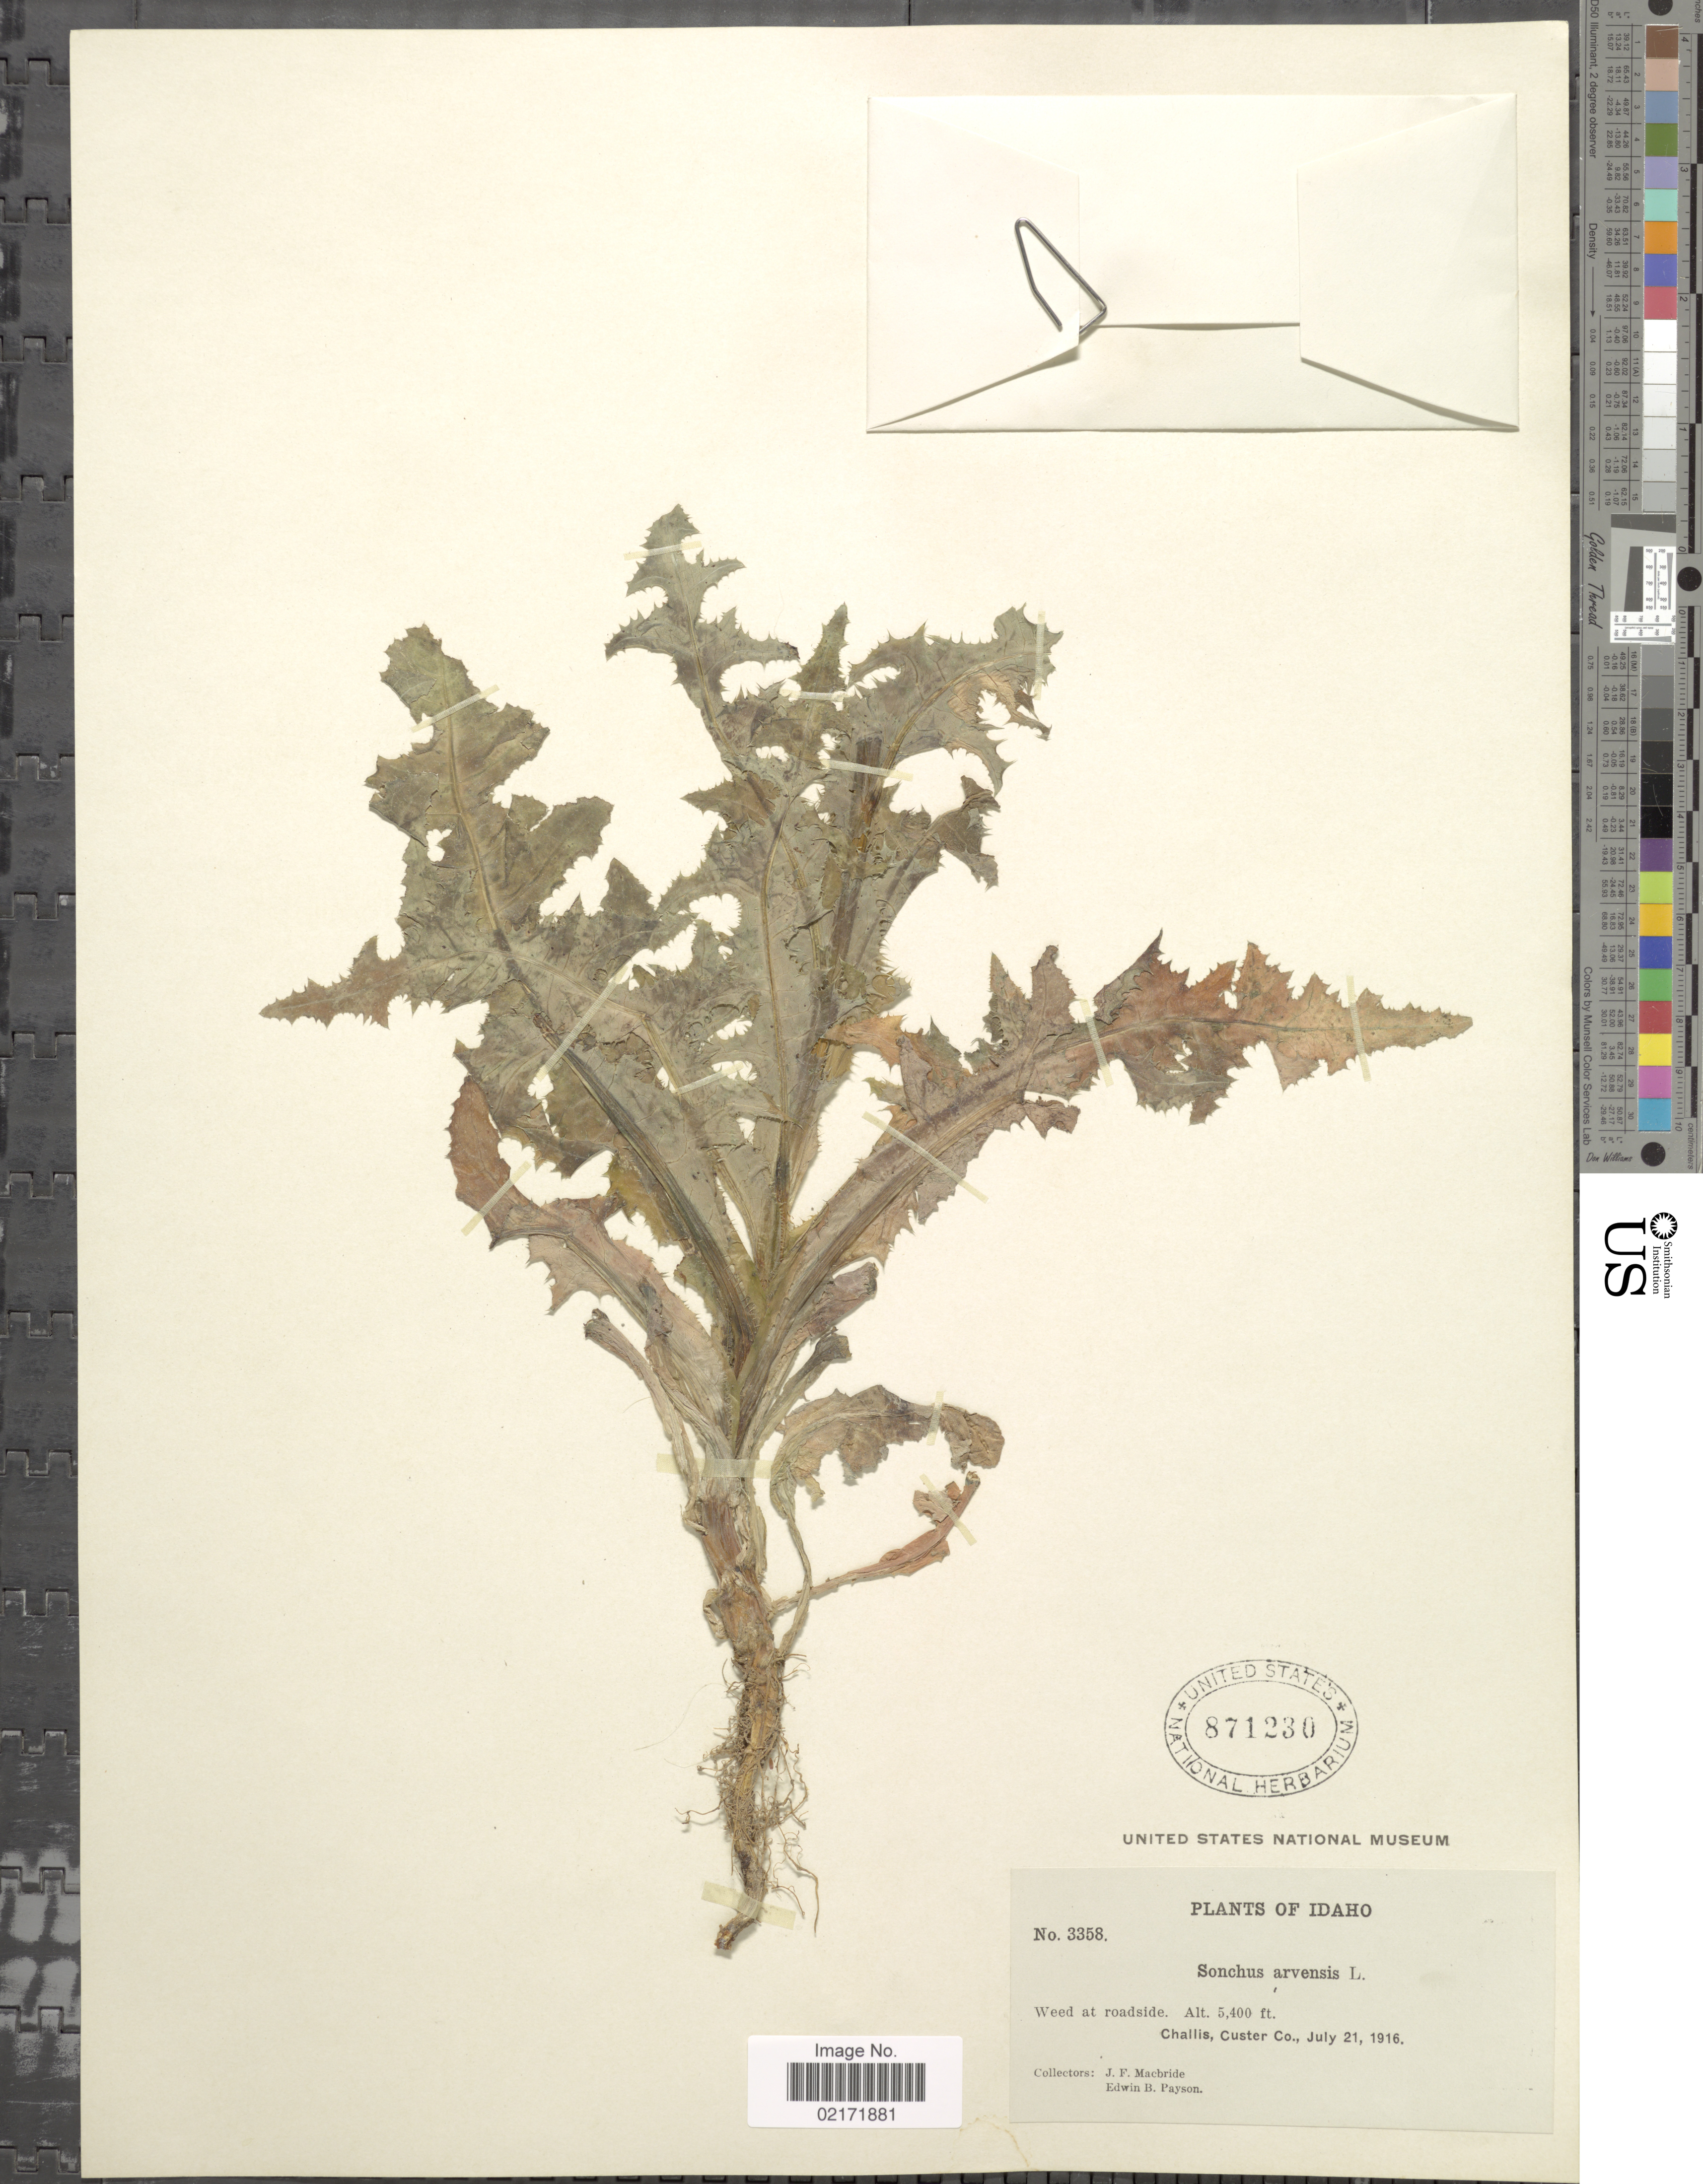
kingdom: Plantae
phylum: Tracheophyta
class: Magnoliopsida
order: Asterales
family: Asteraceae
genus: Sonchus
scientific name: Sonchus arvensis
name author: L.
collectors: J. F. Macbride & E. B. Payson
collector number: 3358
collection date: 1916-07-21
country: United States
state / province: Idaho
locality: Weed at roadside, Challis, Custer Co.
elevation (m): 1646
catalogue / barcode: US 871230